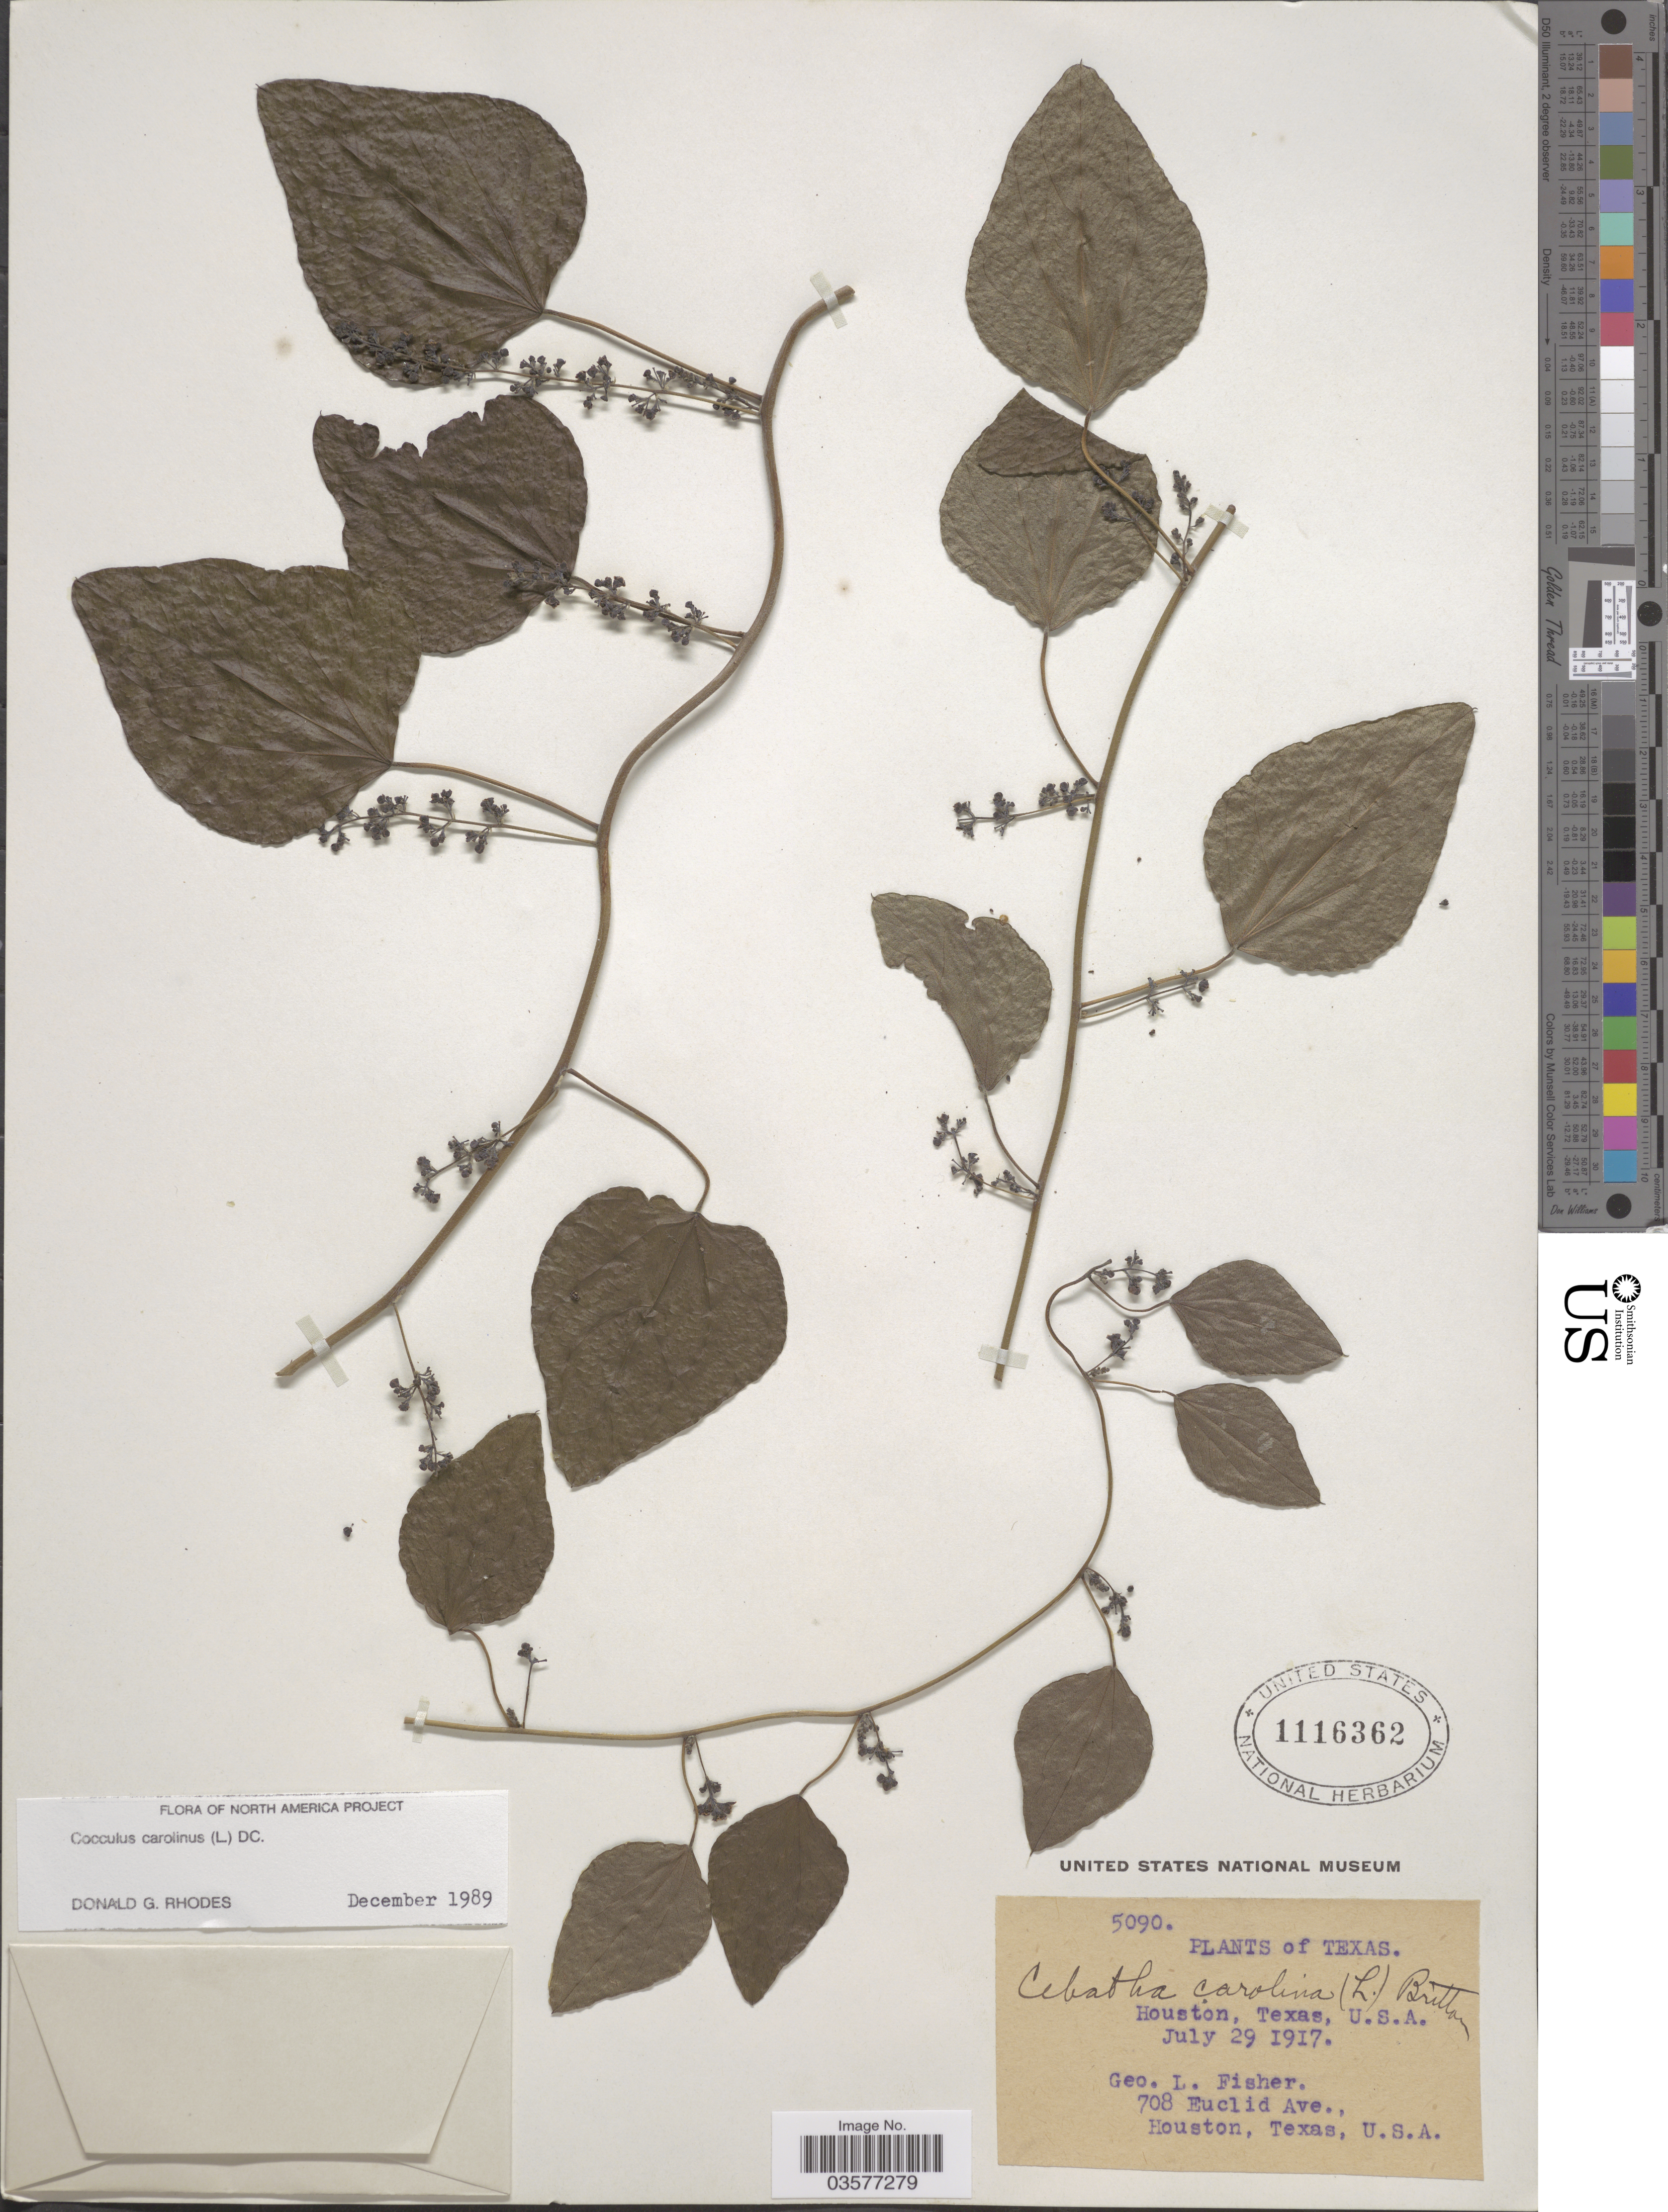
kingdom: Plantae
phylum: Tracheophyta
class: Magnoliopsida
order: Ranunculales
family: Menispermaceae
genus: Cocculus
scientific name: Cocculus carolinus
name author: (L.) DC.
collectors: G. L. Fisher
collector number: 5090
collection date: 1917-07-29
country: United States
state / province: Texas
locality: Houston.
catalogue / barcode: US 1116362